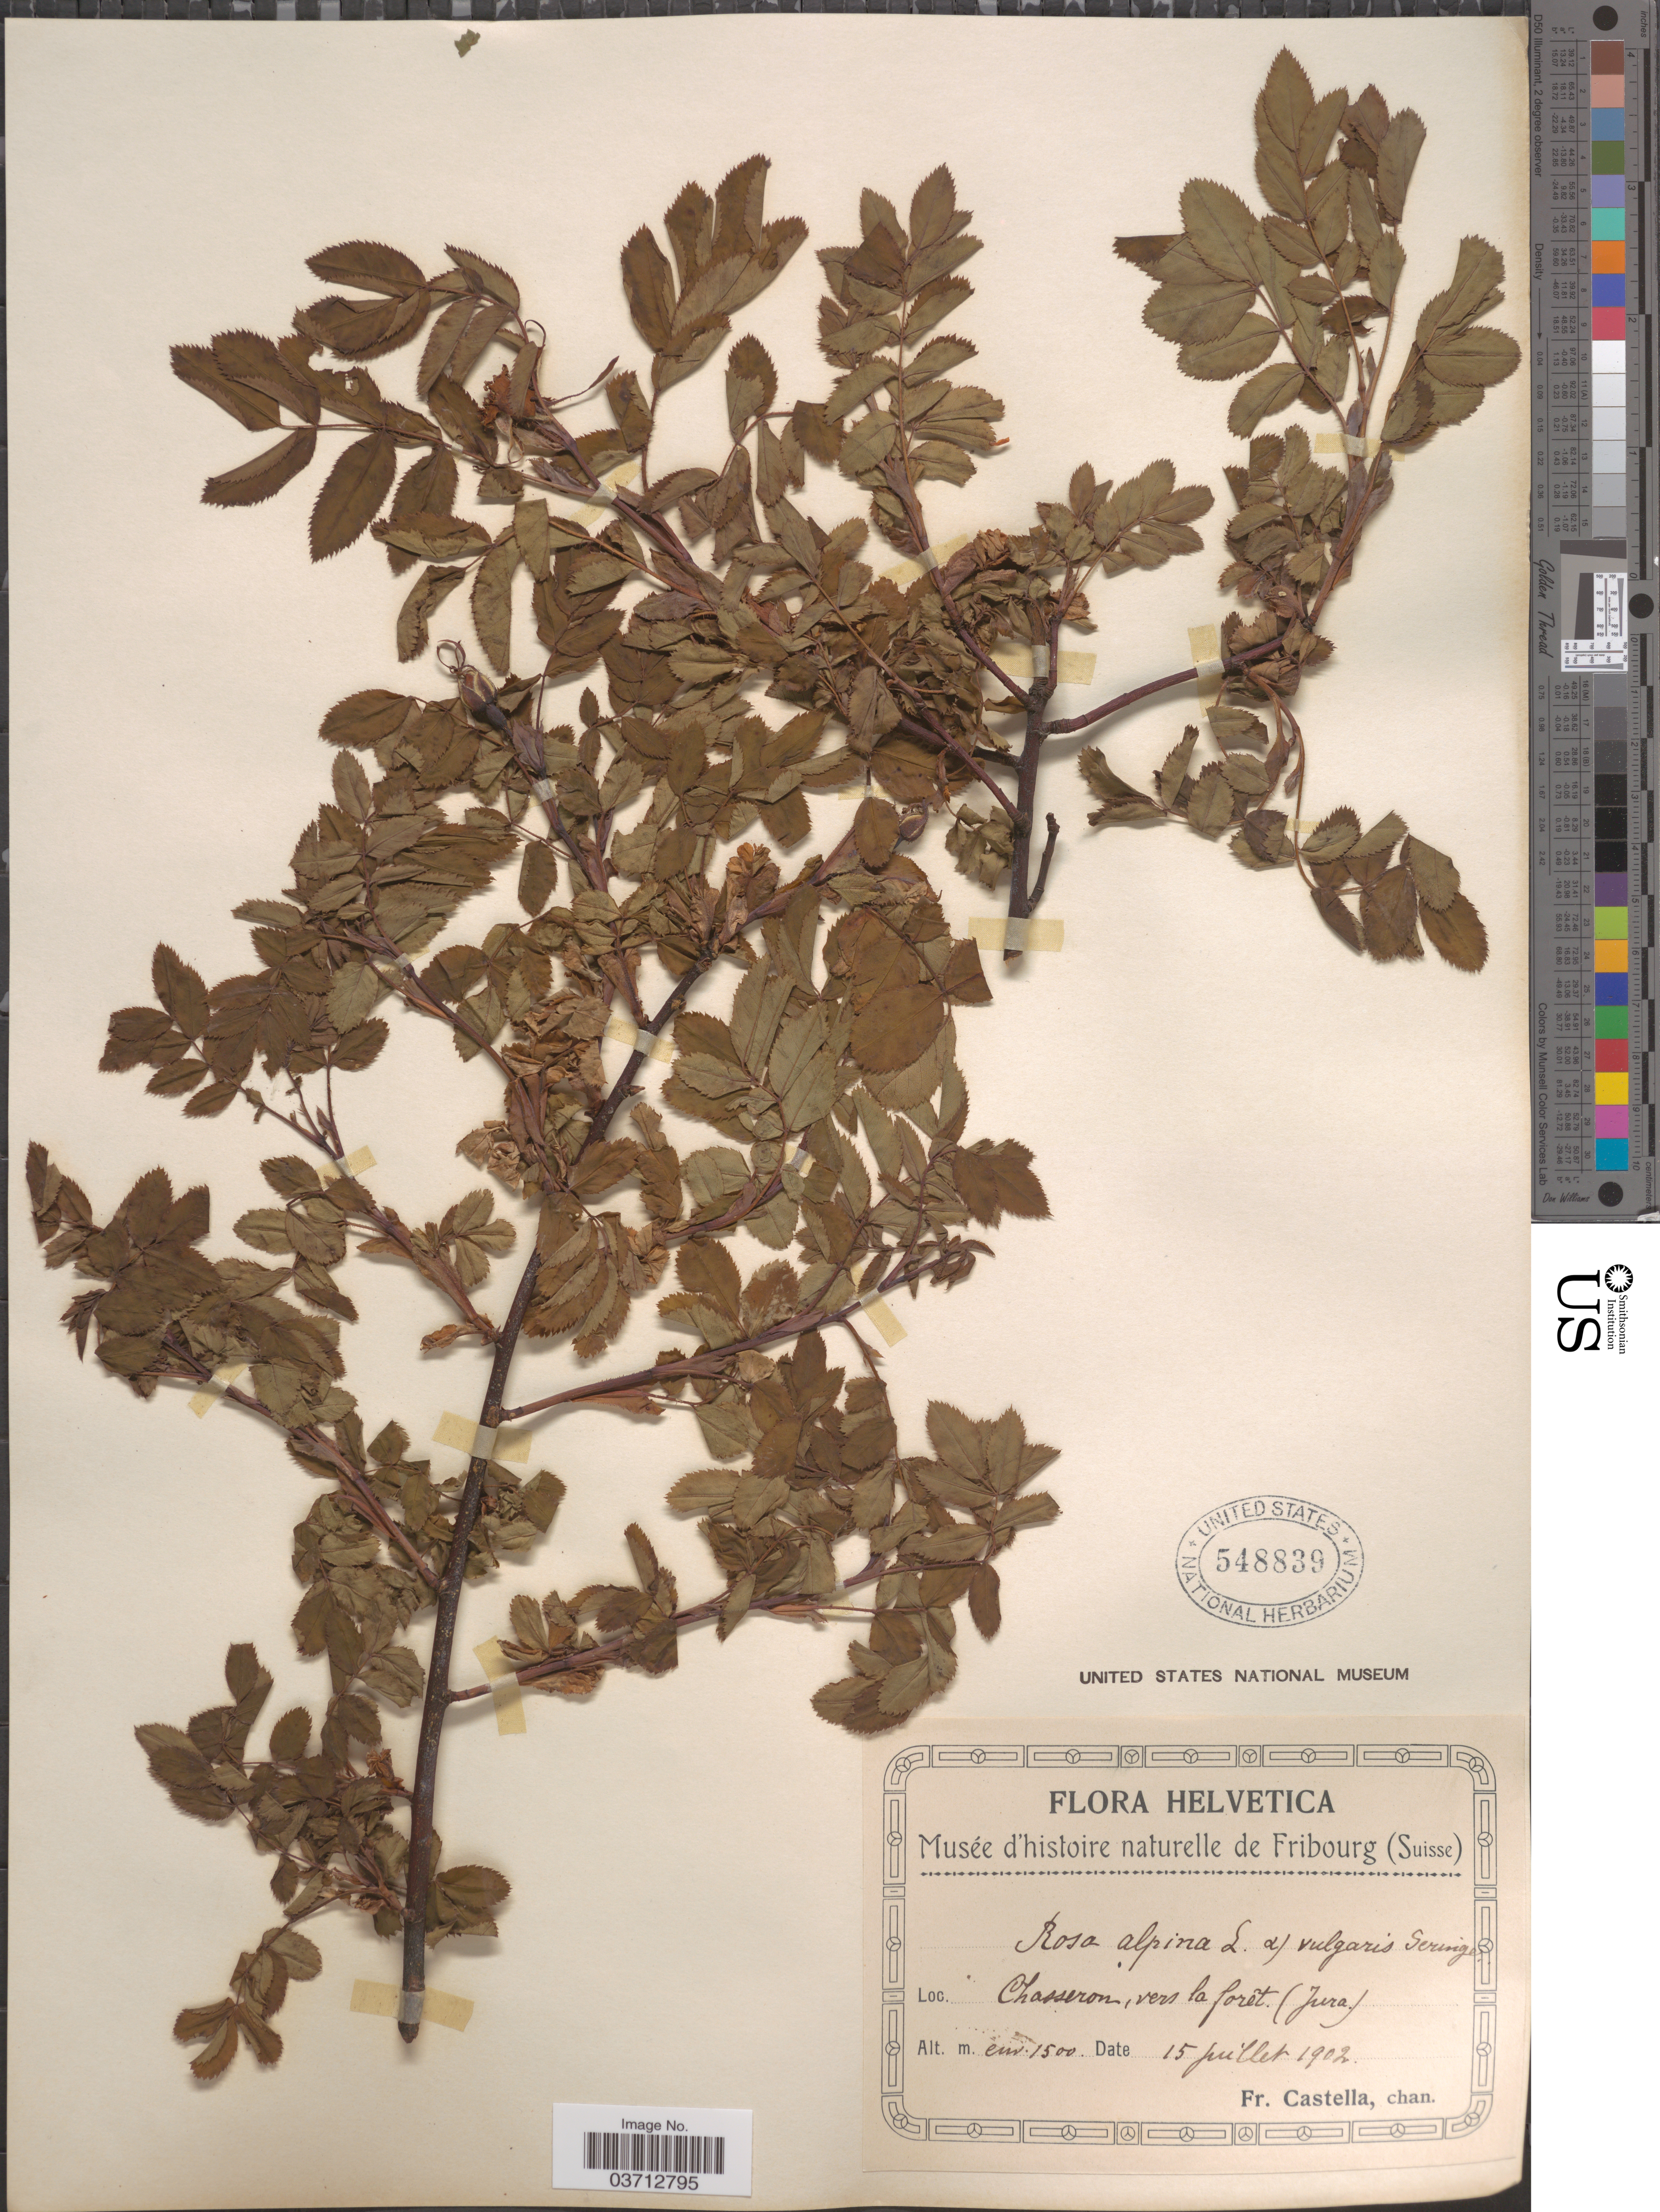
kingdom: Plantae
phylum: Tracheophyta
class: Magnoliopsida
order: Rosales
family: Rosaceae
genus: Rosa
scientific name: Rosa alpina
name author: L.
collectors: Fr. Castella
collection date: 1902-07-15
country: Switzerland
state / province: Jura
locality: Helvetica. Chasseron, vers la forêt.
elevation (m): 1500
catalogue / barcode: US 548839